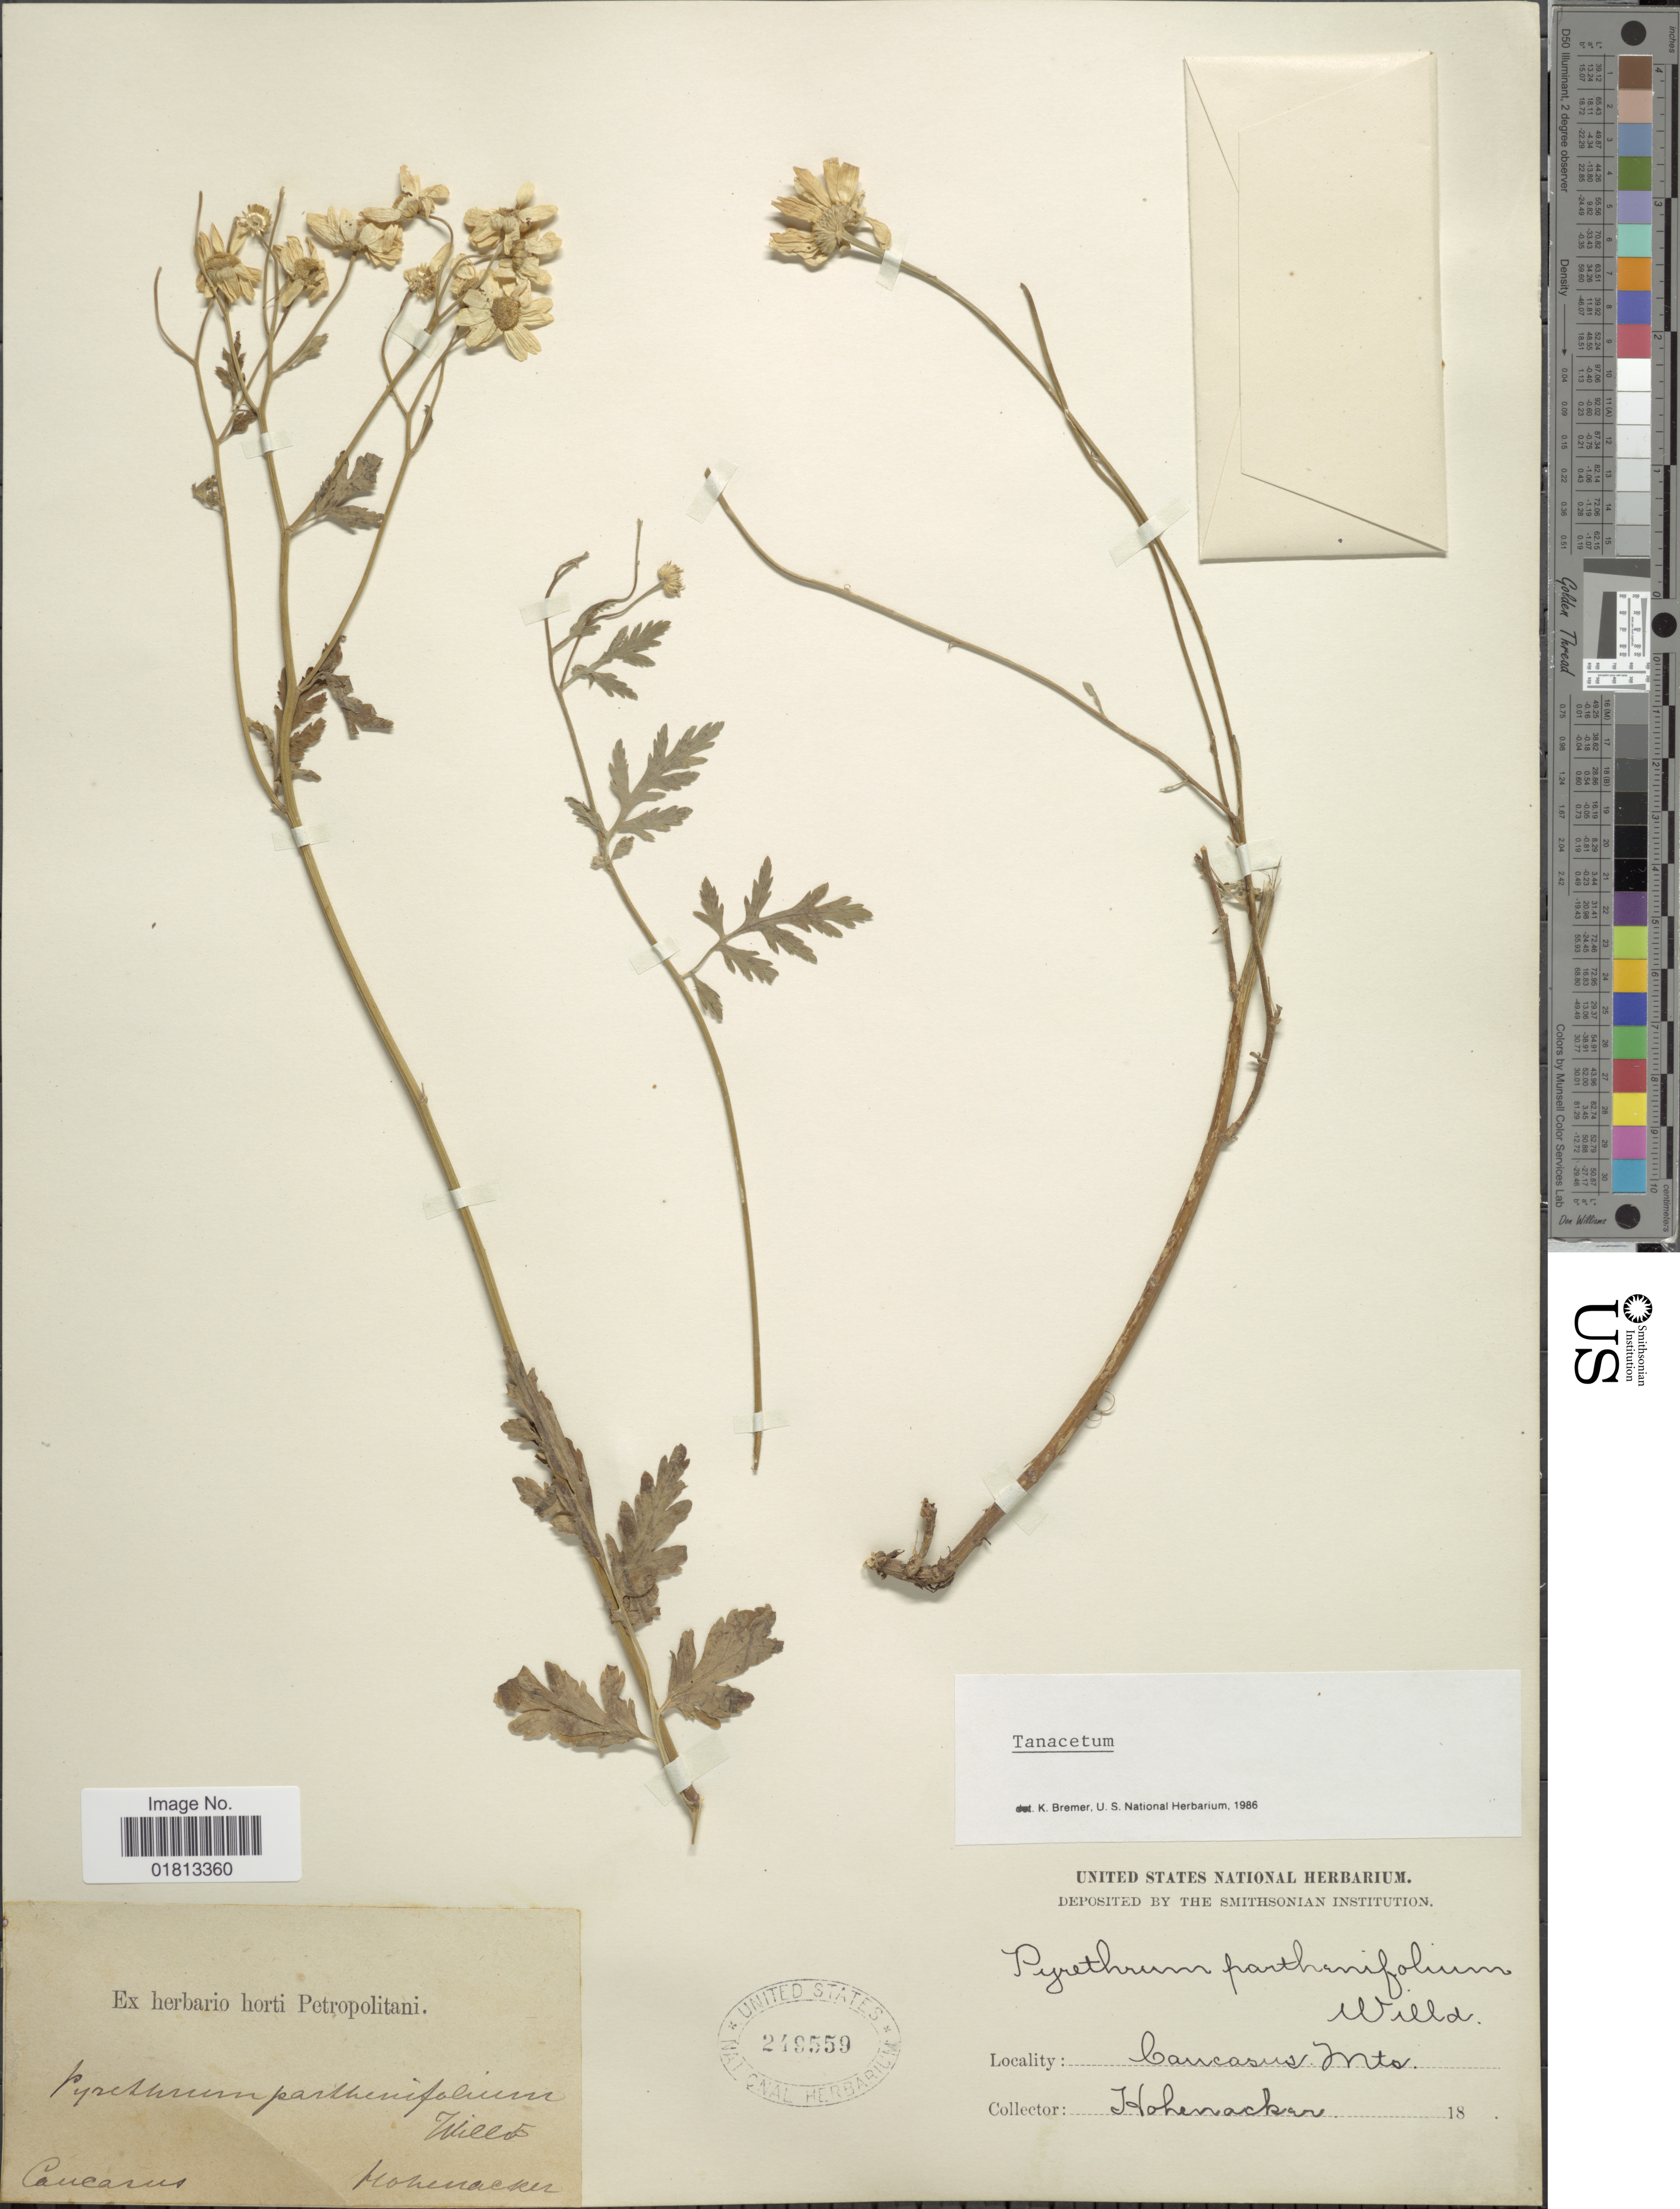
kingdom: Plantae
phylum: Tracheophyta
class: Magnoliopsida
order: Asterales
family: Asteraceae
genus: Tanacetum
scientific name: Tanacetum partheniifolium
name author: (Willd.) Sch. Bip.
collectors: Hohenacker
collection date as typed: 18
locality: Caucasus Mts.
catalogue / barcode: US 2498559